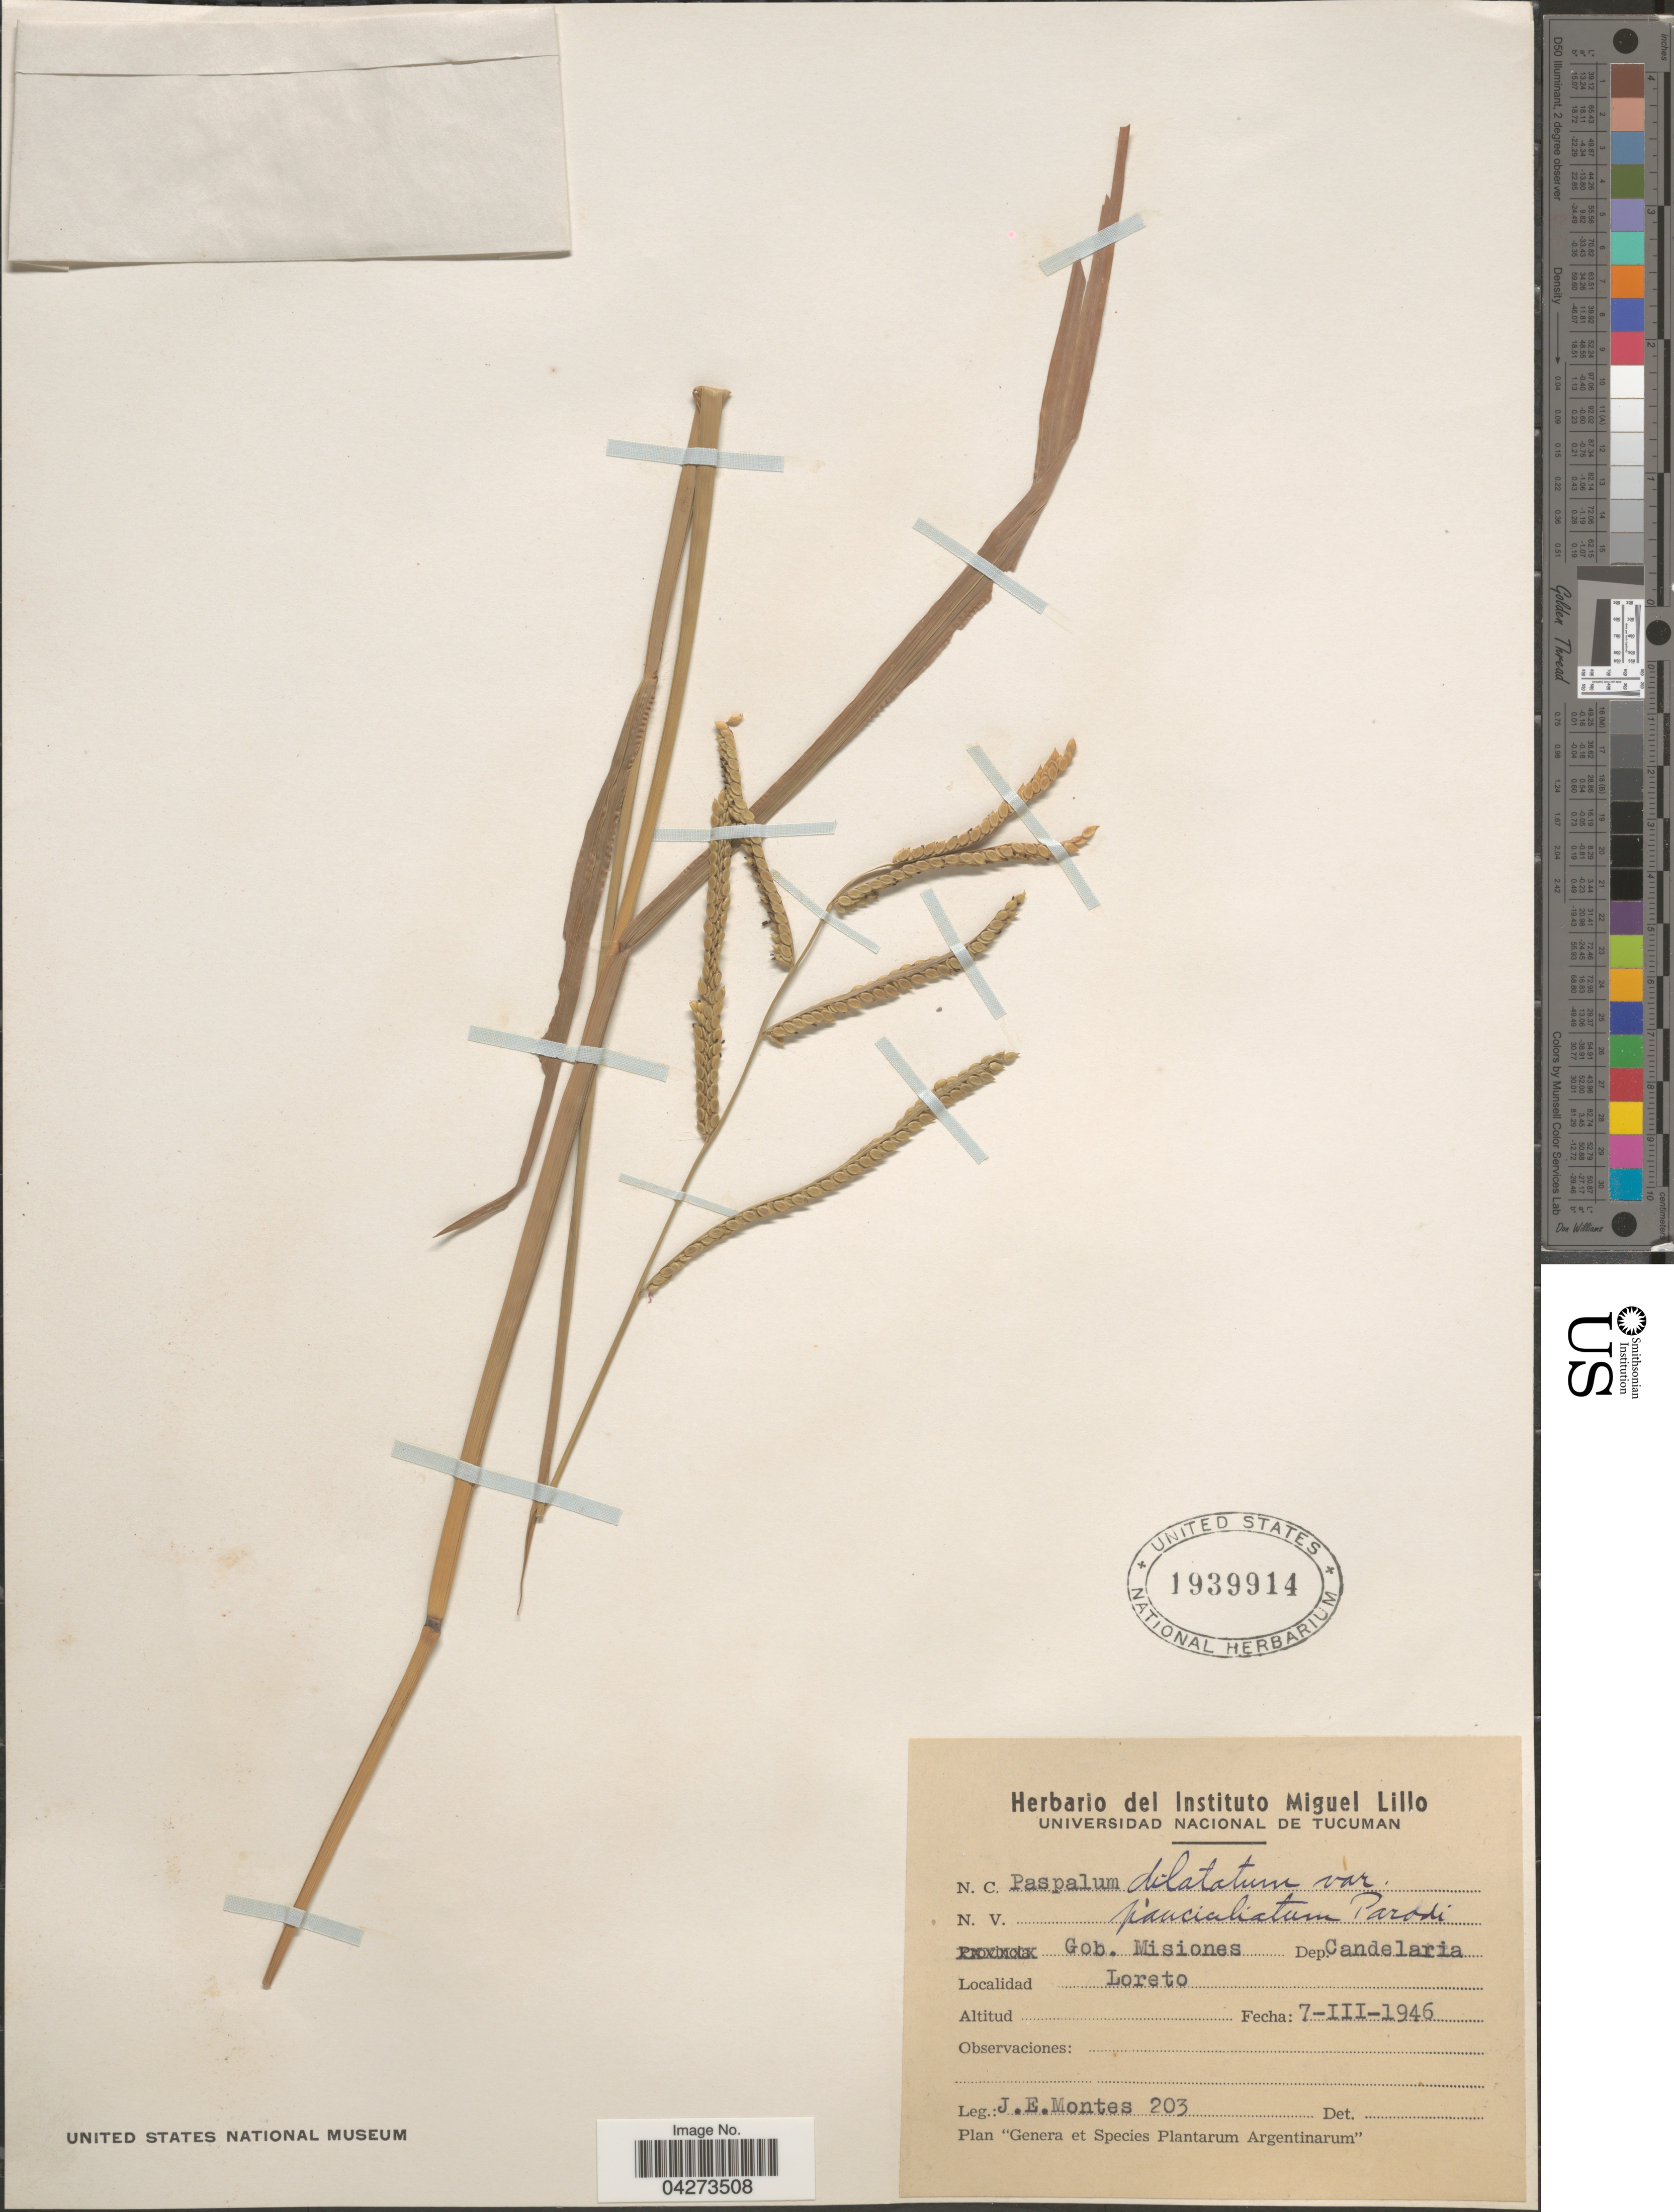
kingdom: Plantae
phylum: Tracheophyta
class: Liliopsida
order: Poales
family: Poaceae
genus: Paspalum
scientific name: Paspalum pauciciliatum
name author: (Parodi) Herter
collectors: J. E. Montes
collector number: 203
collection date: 1946-03-07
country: Argentina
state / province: Misiones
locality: Gob. Misiones. Dep. Candelaria. Loreto.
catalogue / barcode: US 1939914